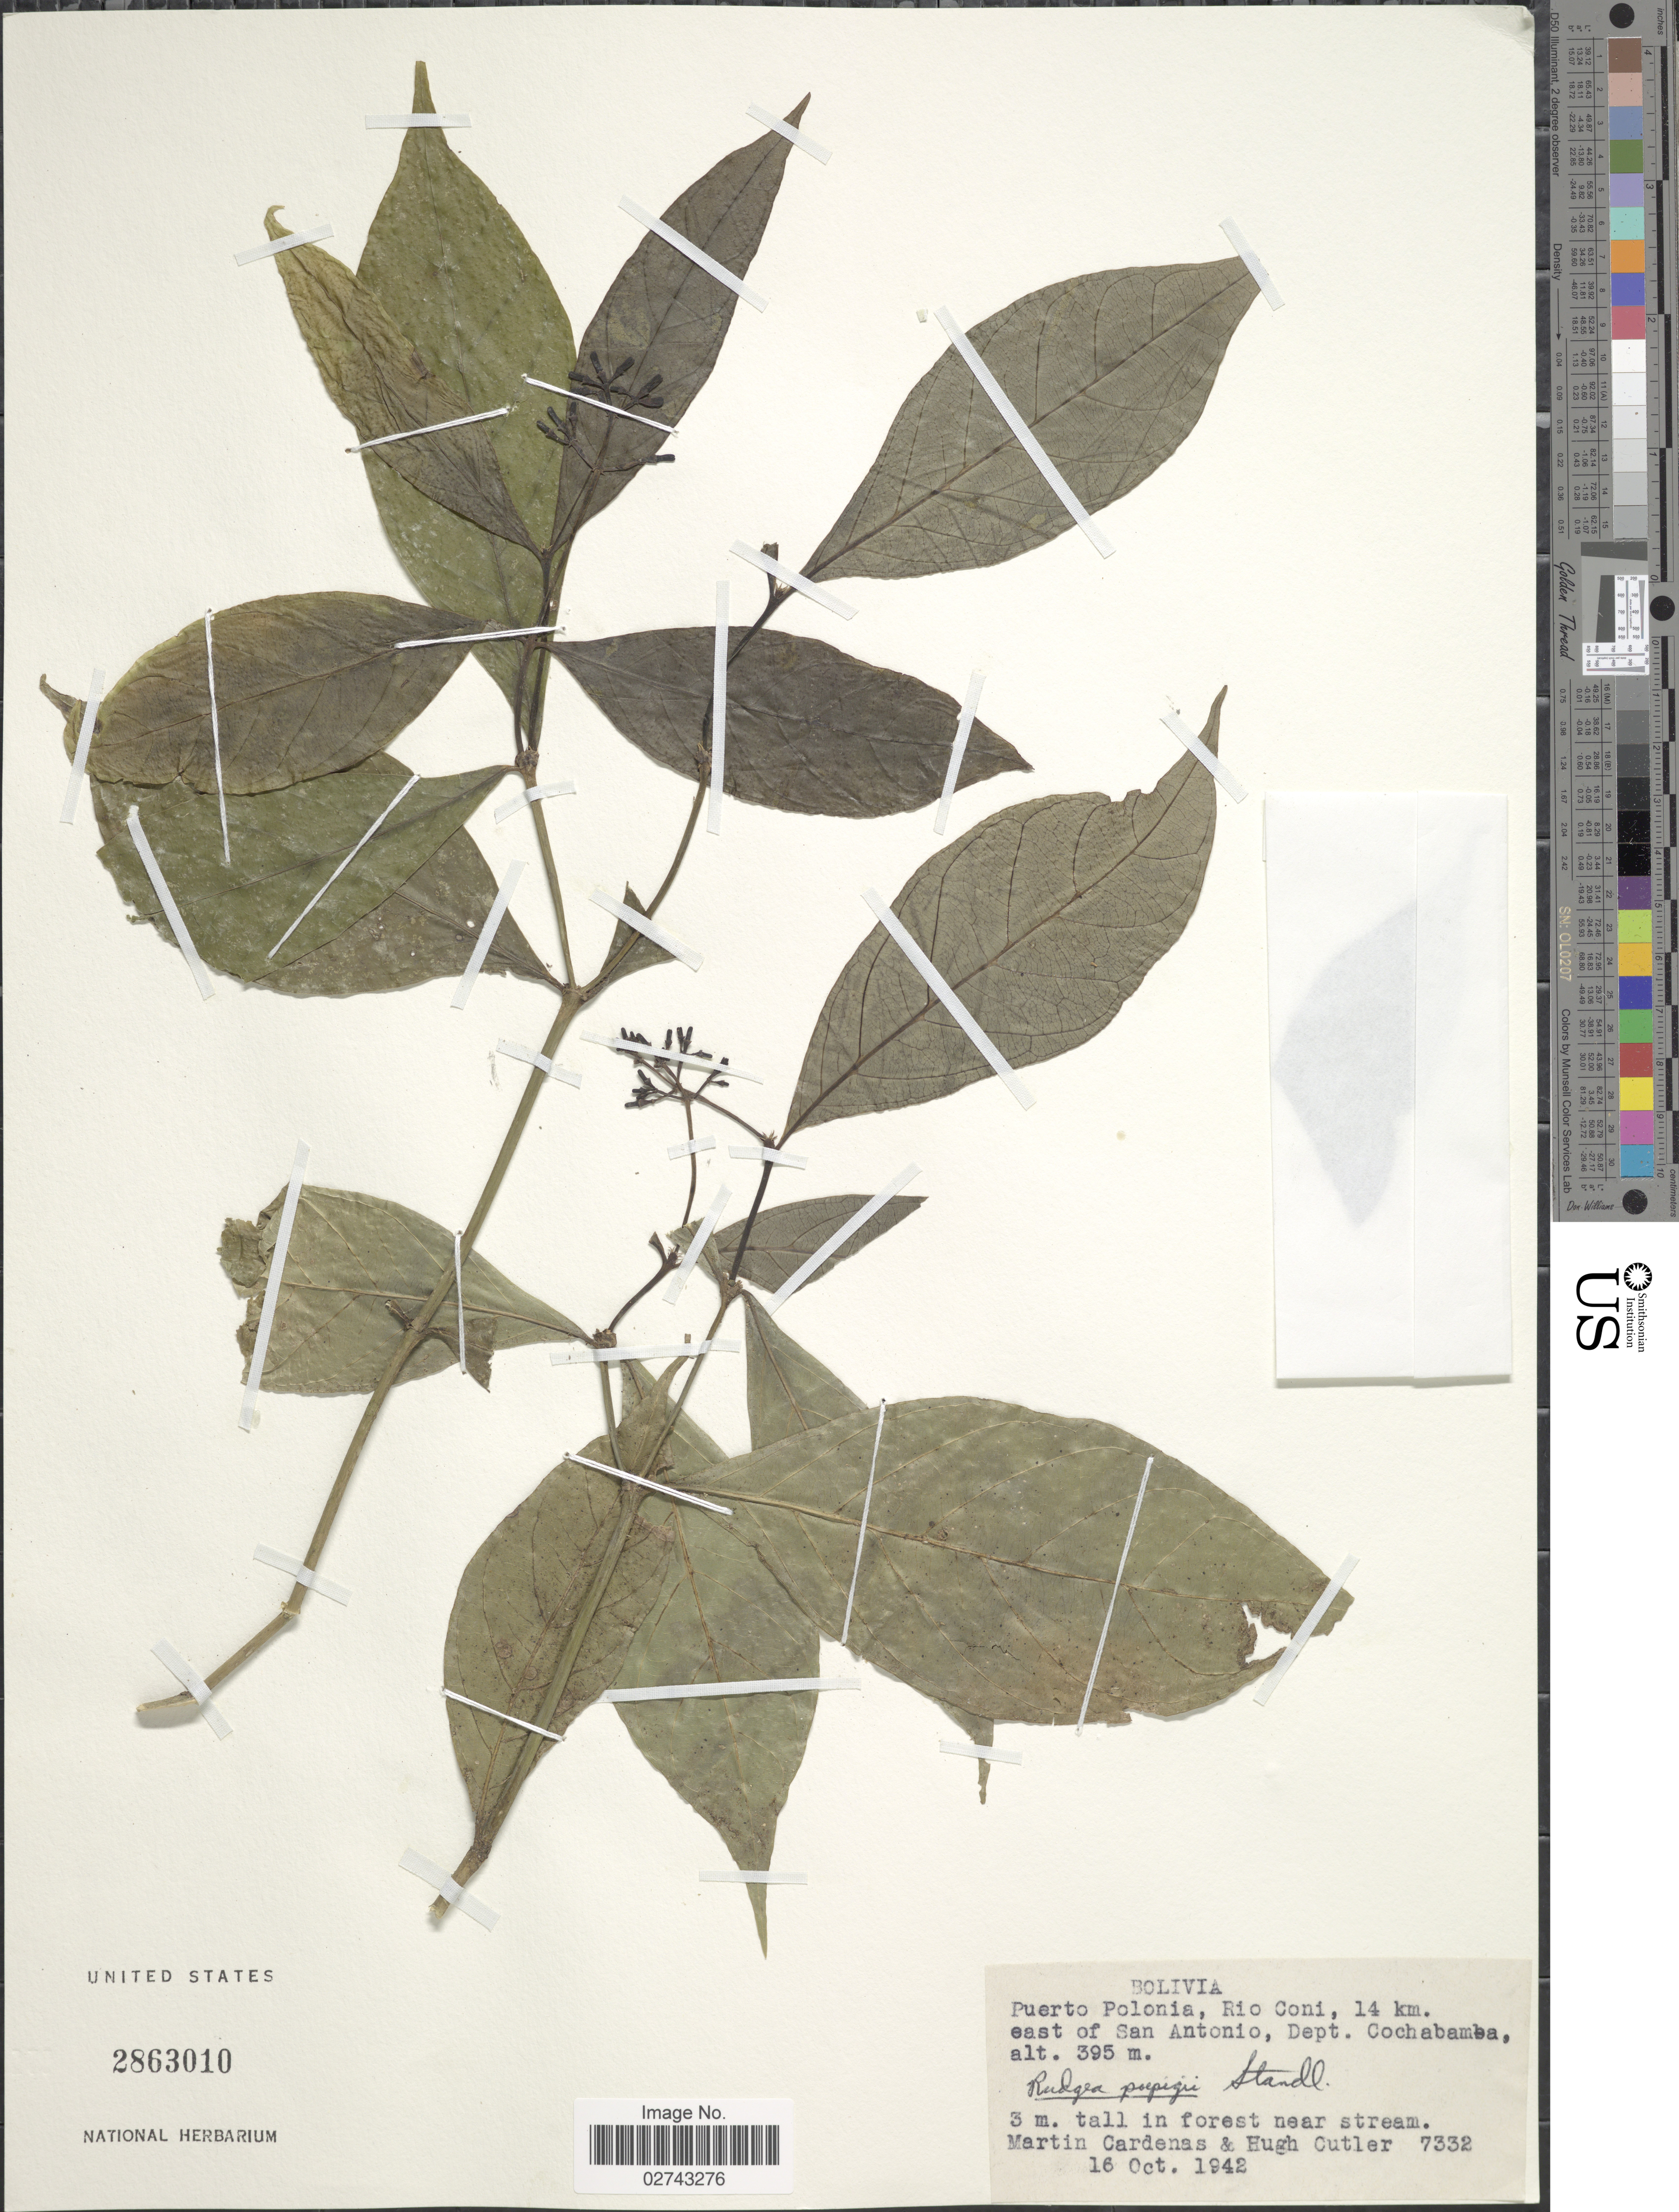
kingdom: Plantae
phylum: Tracheophyta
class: Magnoliopsida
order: Gentianales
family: Rubiaceae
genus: Rudgea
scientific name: Rudgea poeppigii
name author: Schum.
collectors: M. Cárdenas & H. C. Cutler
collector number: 7332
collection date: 1942-10-16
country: Bolivia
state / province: Cochabamba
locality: Puerto Polonia, Rio Coni, 14 km. east of San Antonio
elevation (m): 395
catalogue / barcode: US 2863010